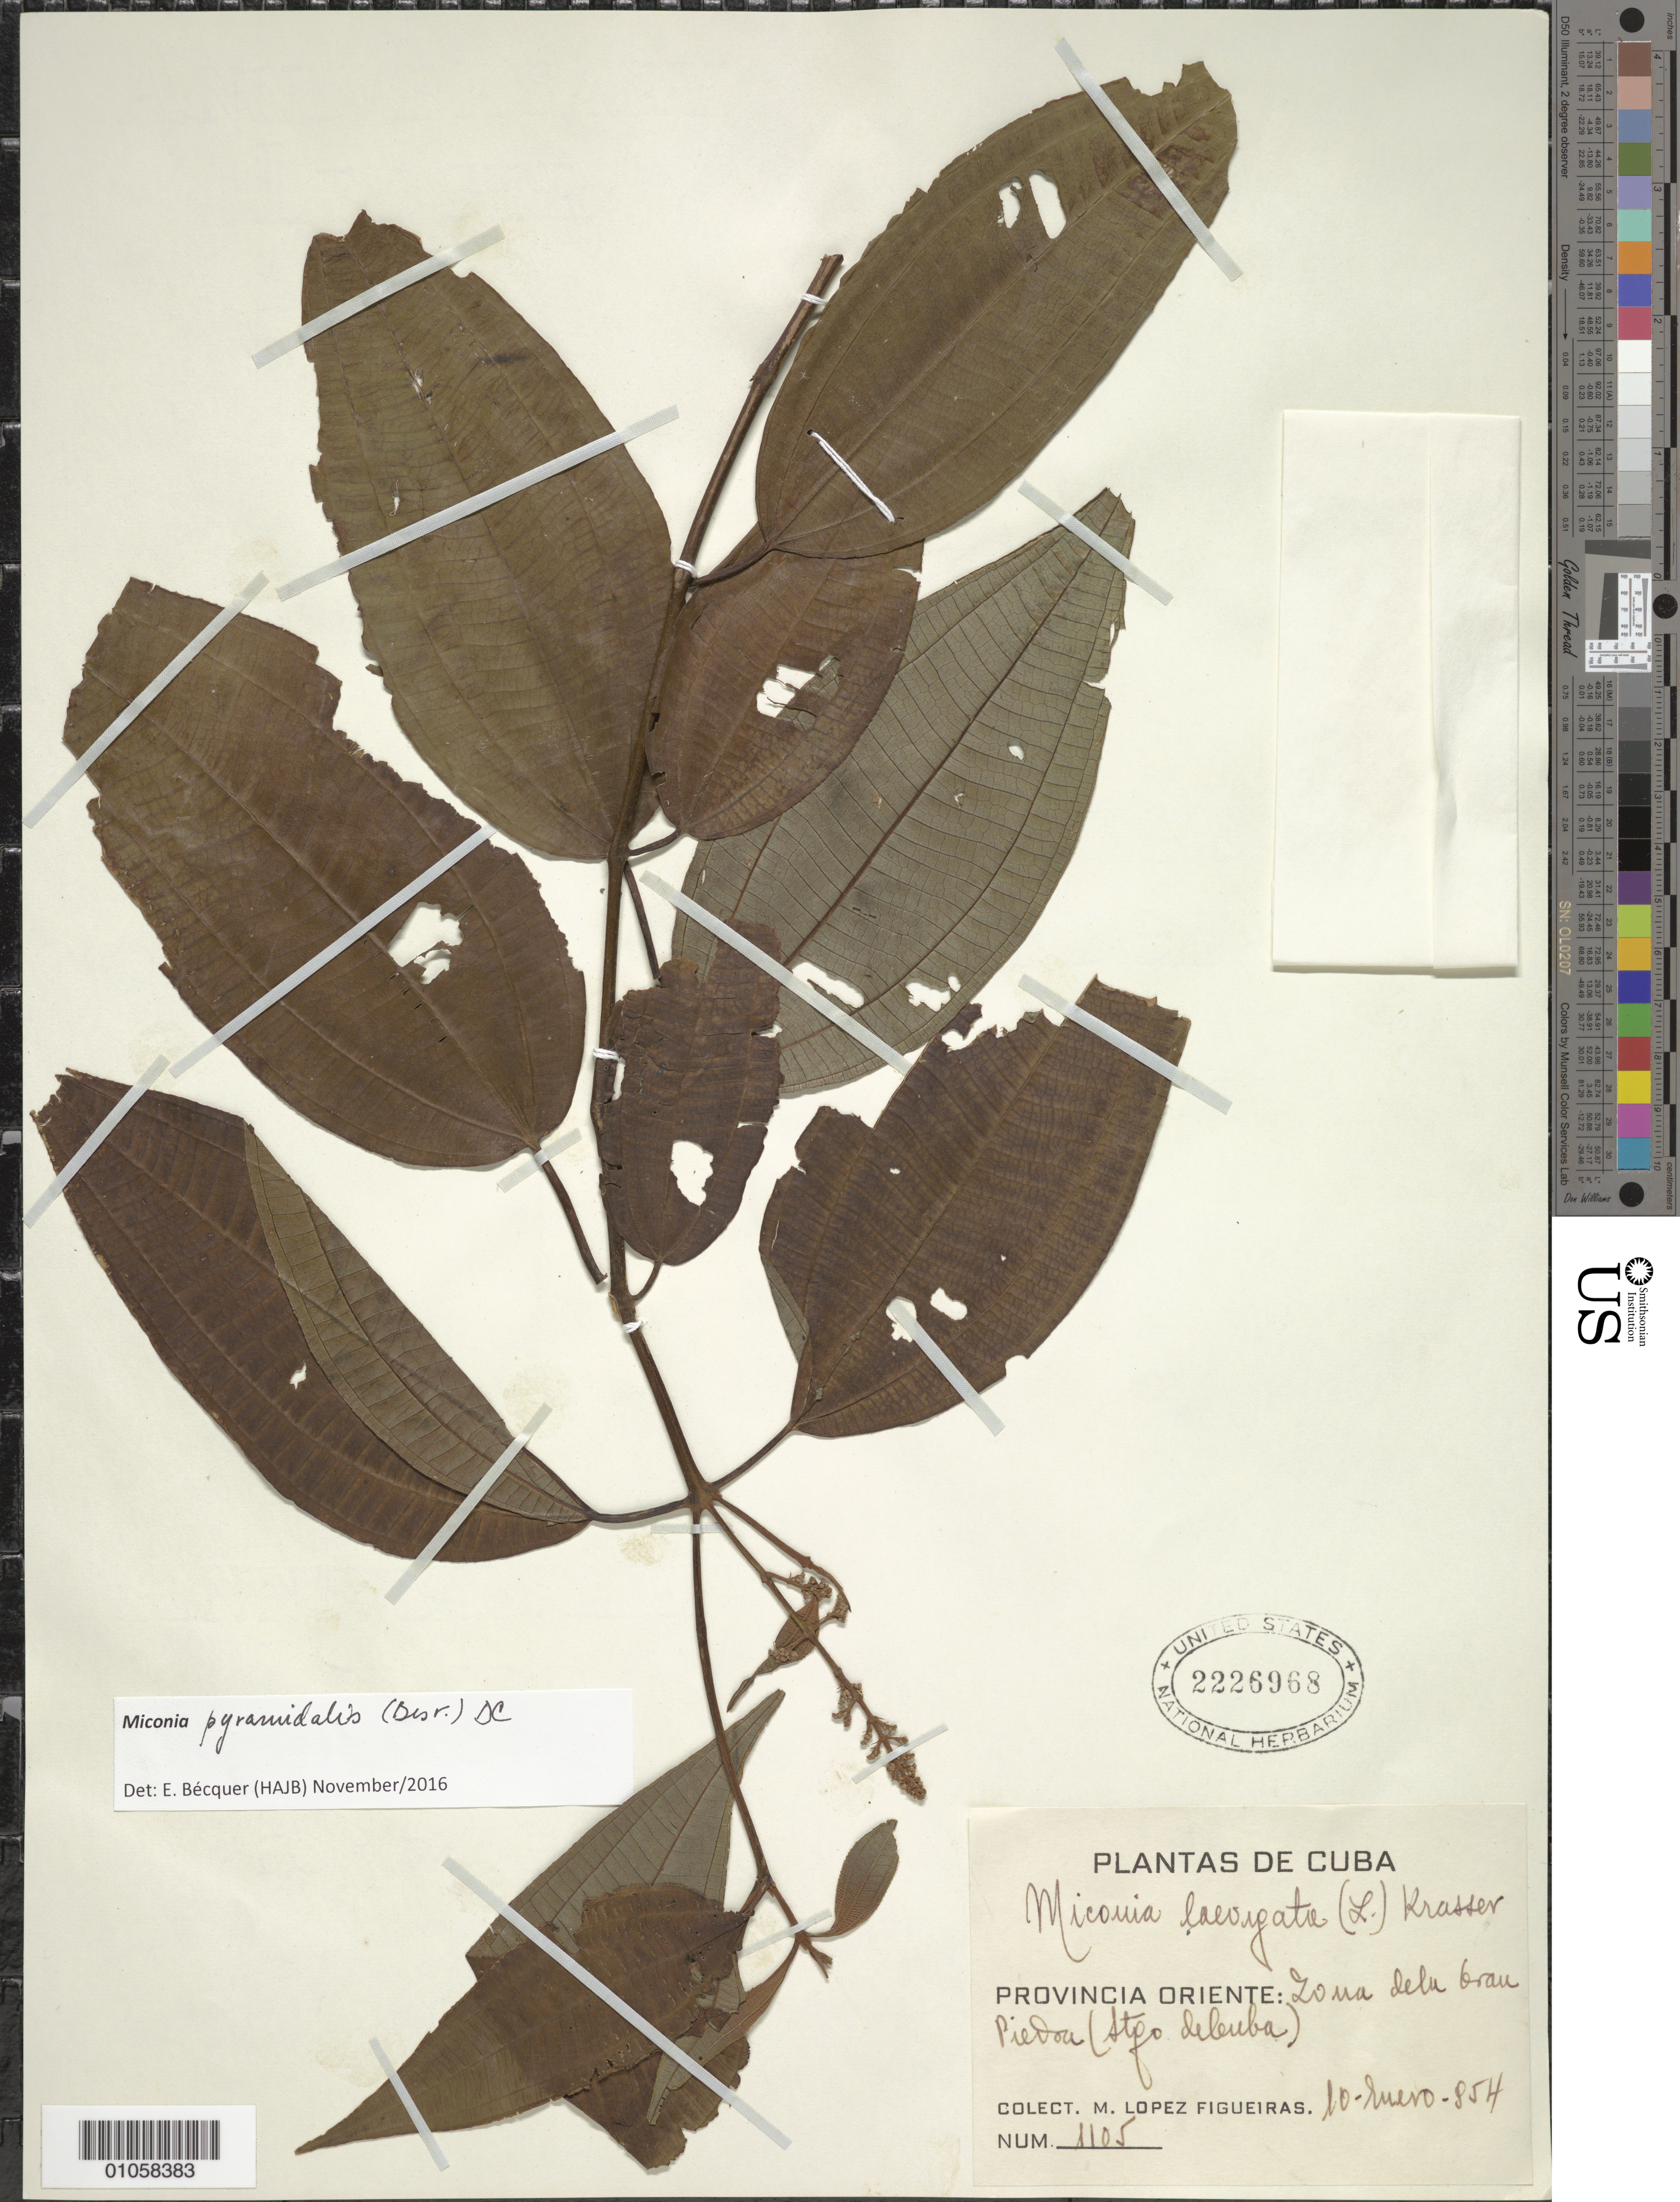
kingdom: Plantae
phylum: Tracheophyta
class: Magnoliopsida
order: Myrtales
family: Melastomataceae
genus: Miconia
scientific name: Miconia pyramidalis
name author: (Desr.) DC.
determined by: Bécquer Granados, E. R., (HAJB)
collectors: M. López Figueiras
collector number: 1105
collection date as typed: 10 Jan 1954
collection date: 1954-01-10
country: Cuba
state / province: Oriente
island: Cuba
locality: Loma de la Gran Piedra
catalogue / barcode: US 2226968